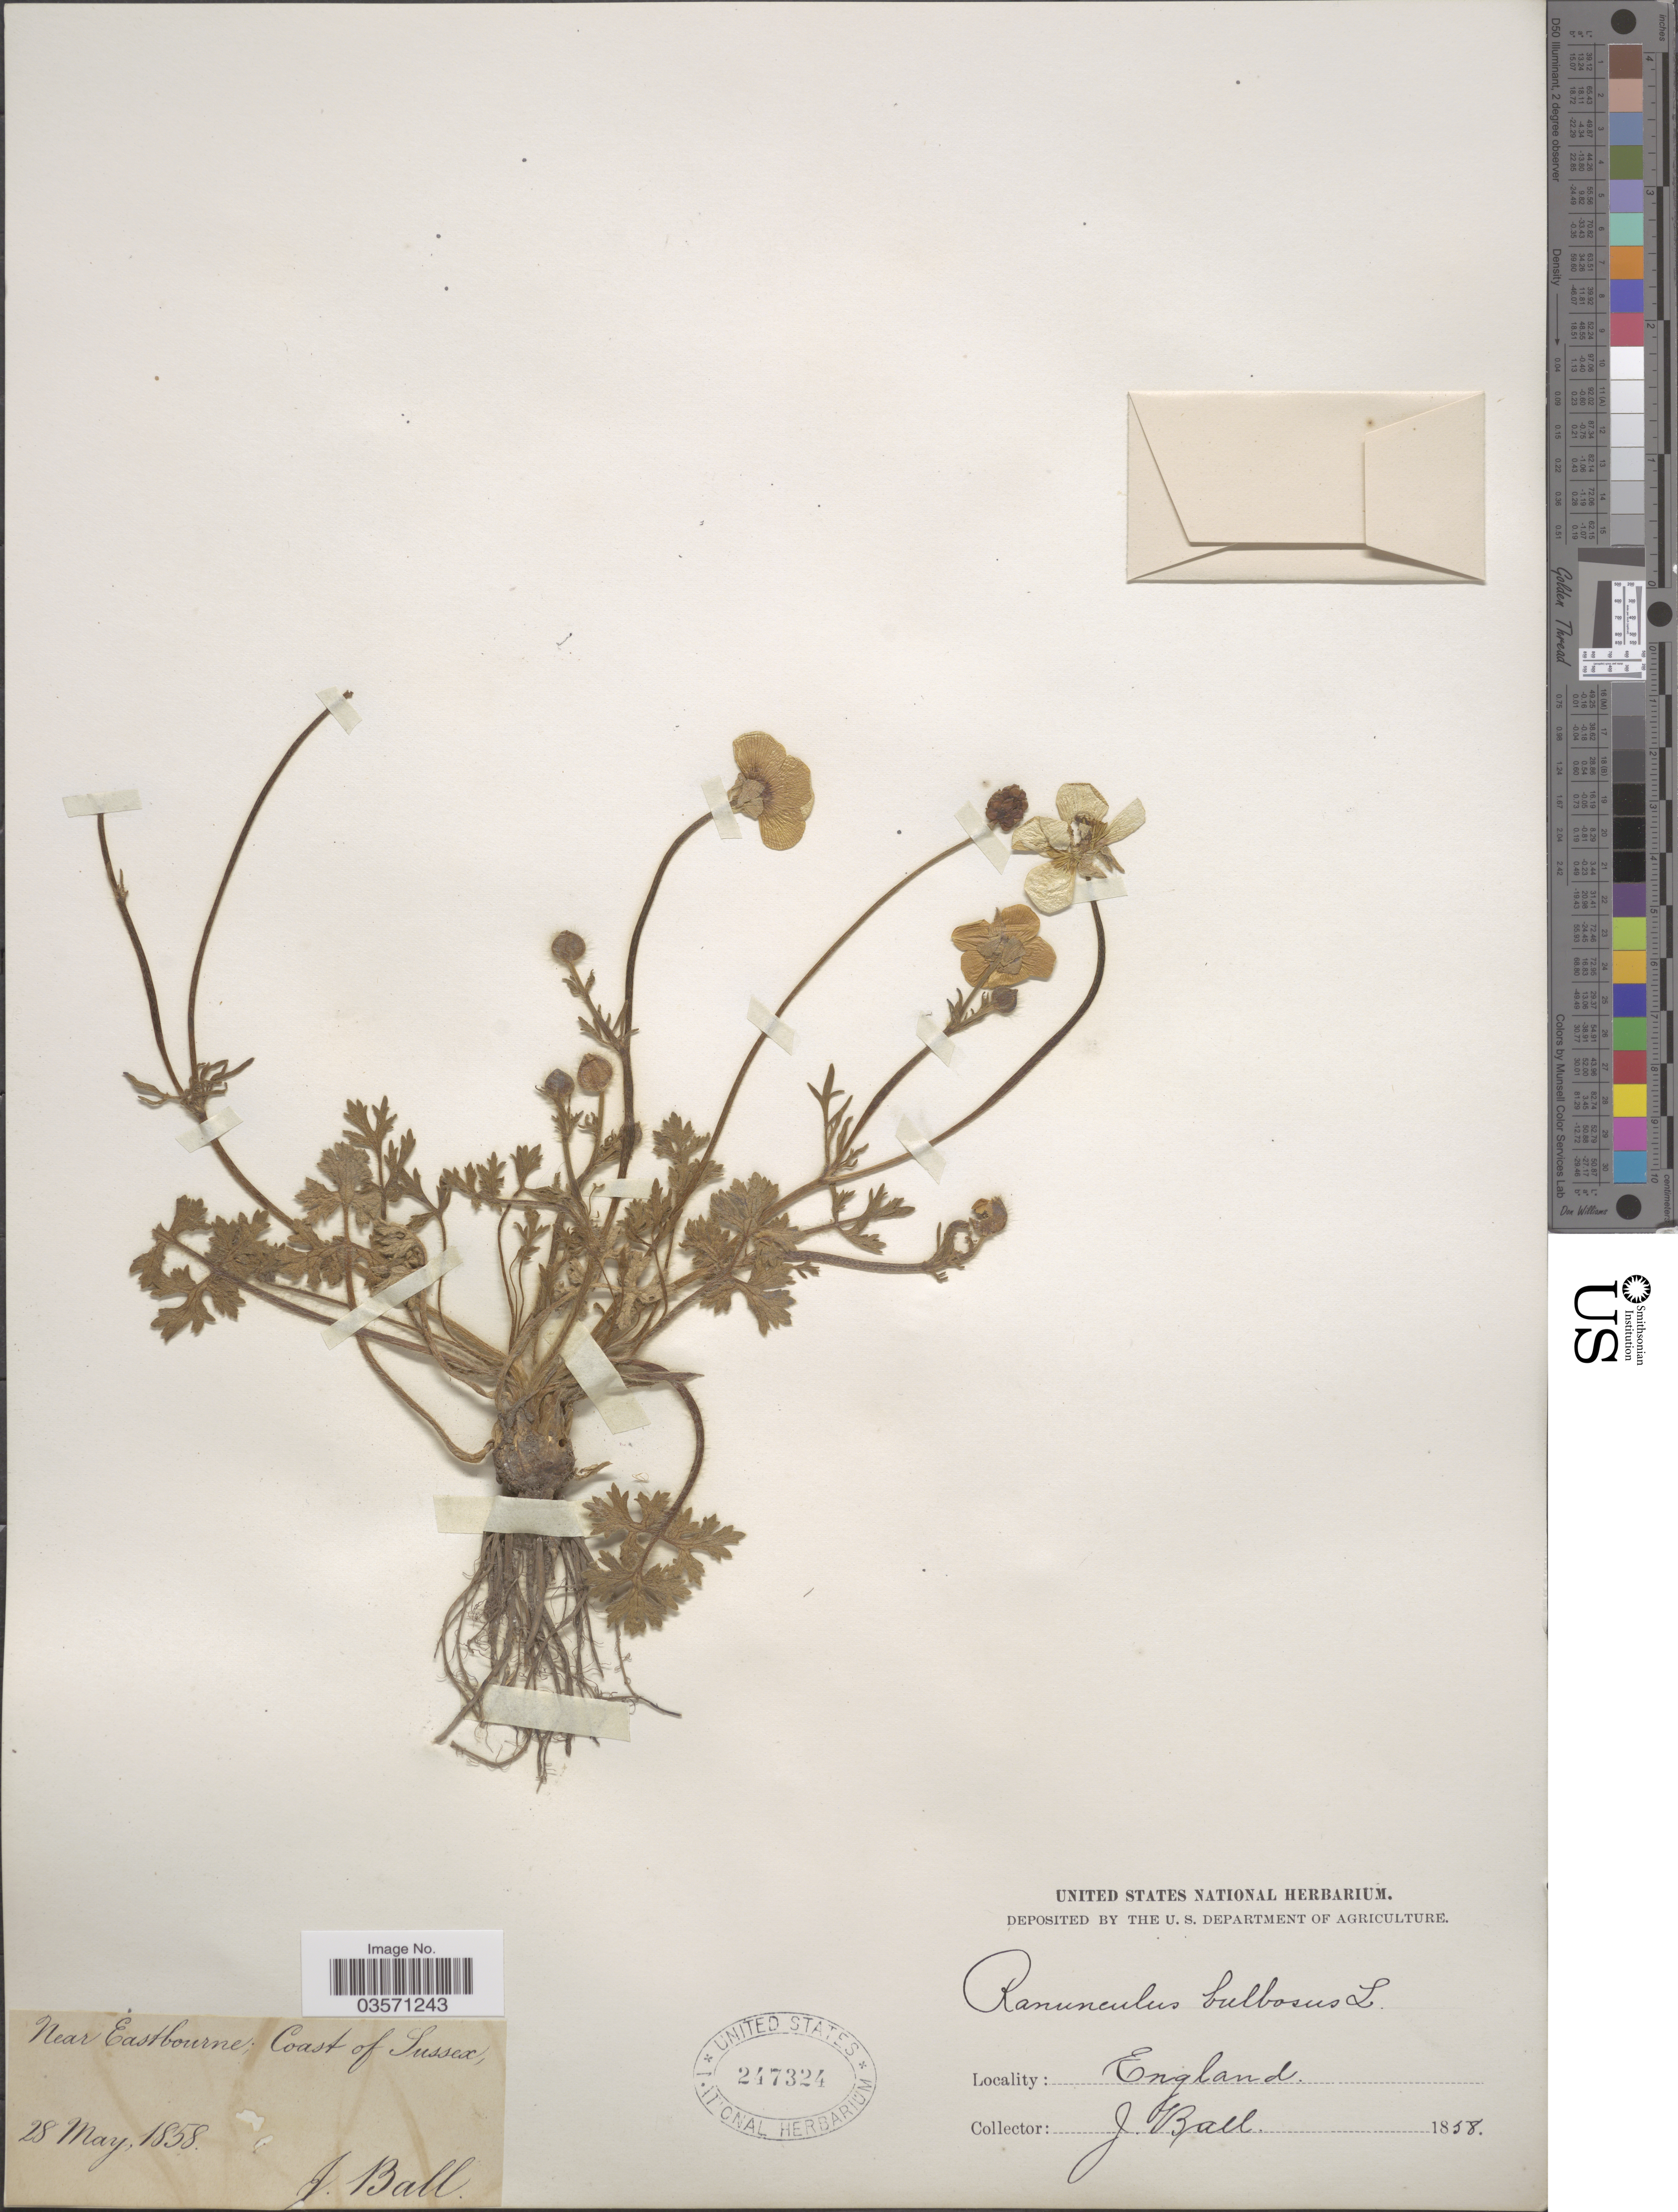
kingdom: Plantae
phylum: Tracheophyta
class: Magnoliopsida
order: Ranunculales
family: Ranunculaceae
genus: Ranunculus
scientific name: Ranunculus bulbosus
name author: L.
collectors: J. Ball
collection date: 1858-05-28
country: United Kingdom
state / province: England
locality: Near Eastbourne; Coast of Sussex.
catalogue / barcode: US 247324